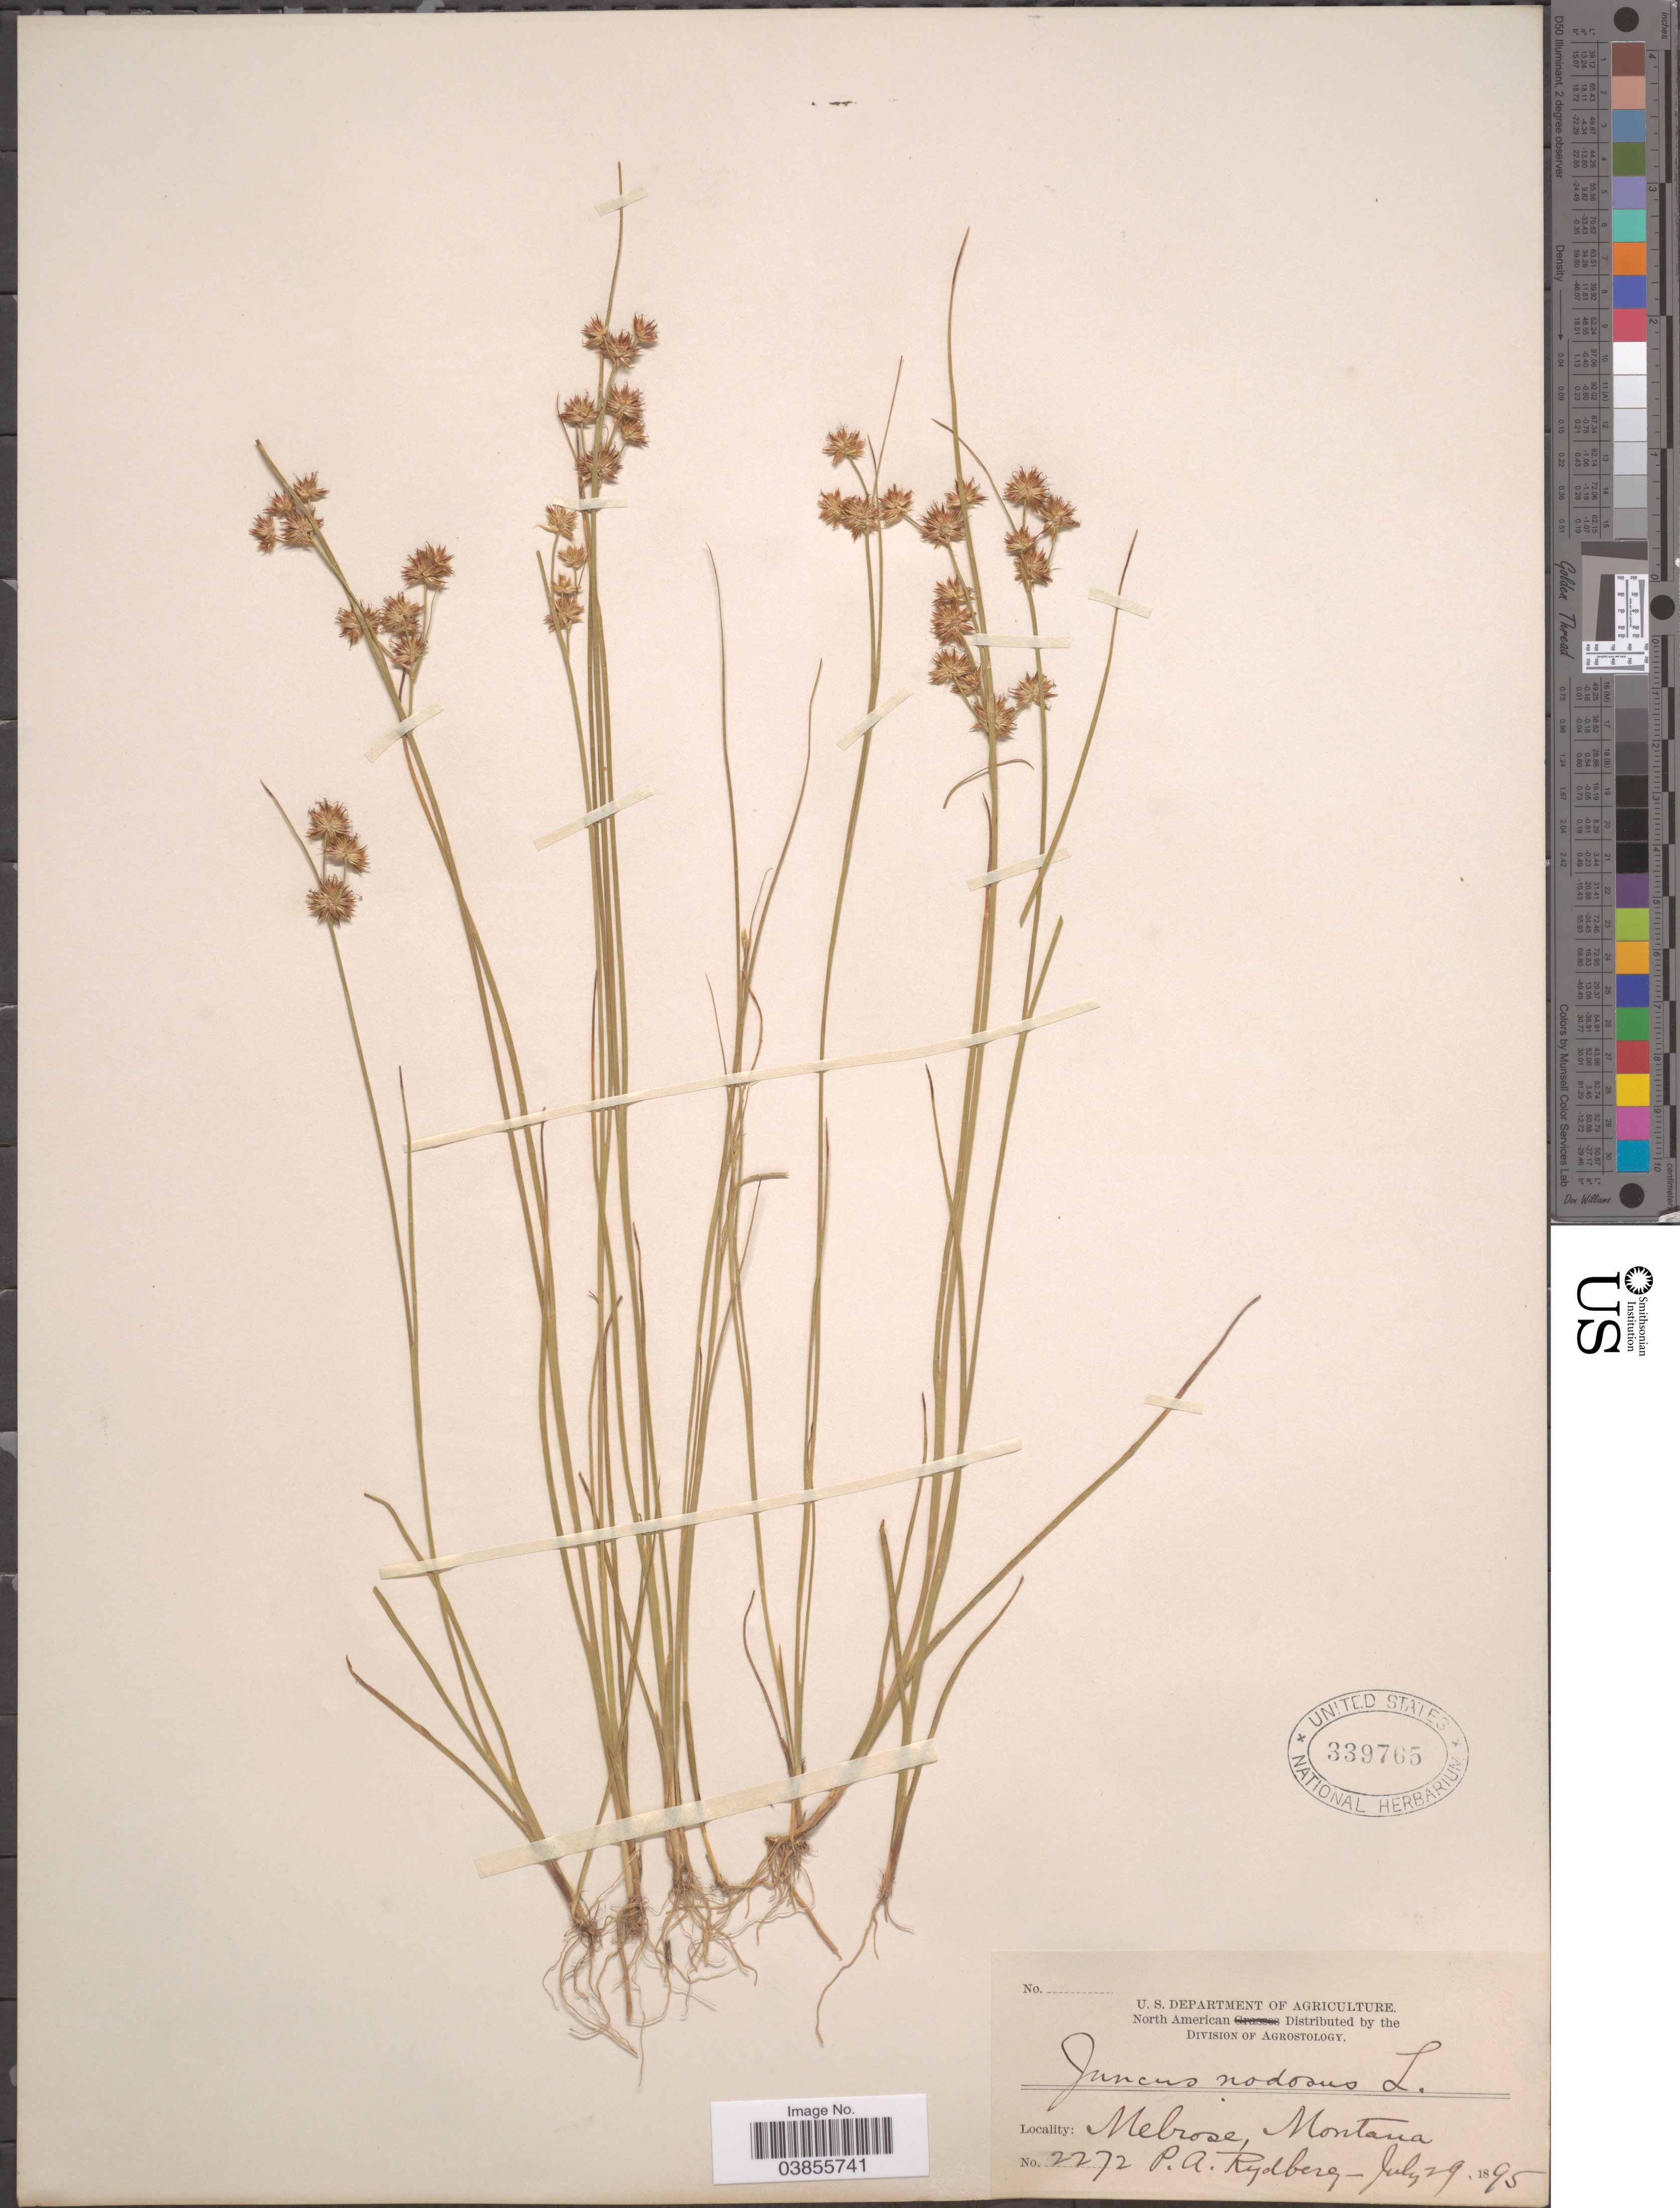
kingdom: Plantae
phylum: Tracheophyta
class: Liliopsida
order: Poales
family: Juncaceae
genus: Juncus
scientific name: Juncus nodosus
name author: L.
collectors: P. A. Rydberg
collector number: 2272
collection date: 1895-07-29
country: United States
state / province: Montana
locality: Melrose.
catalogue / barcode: US 339765